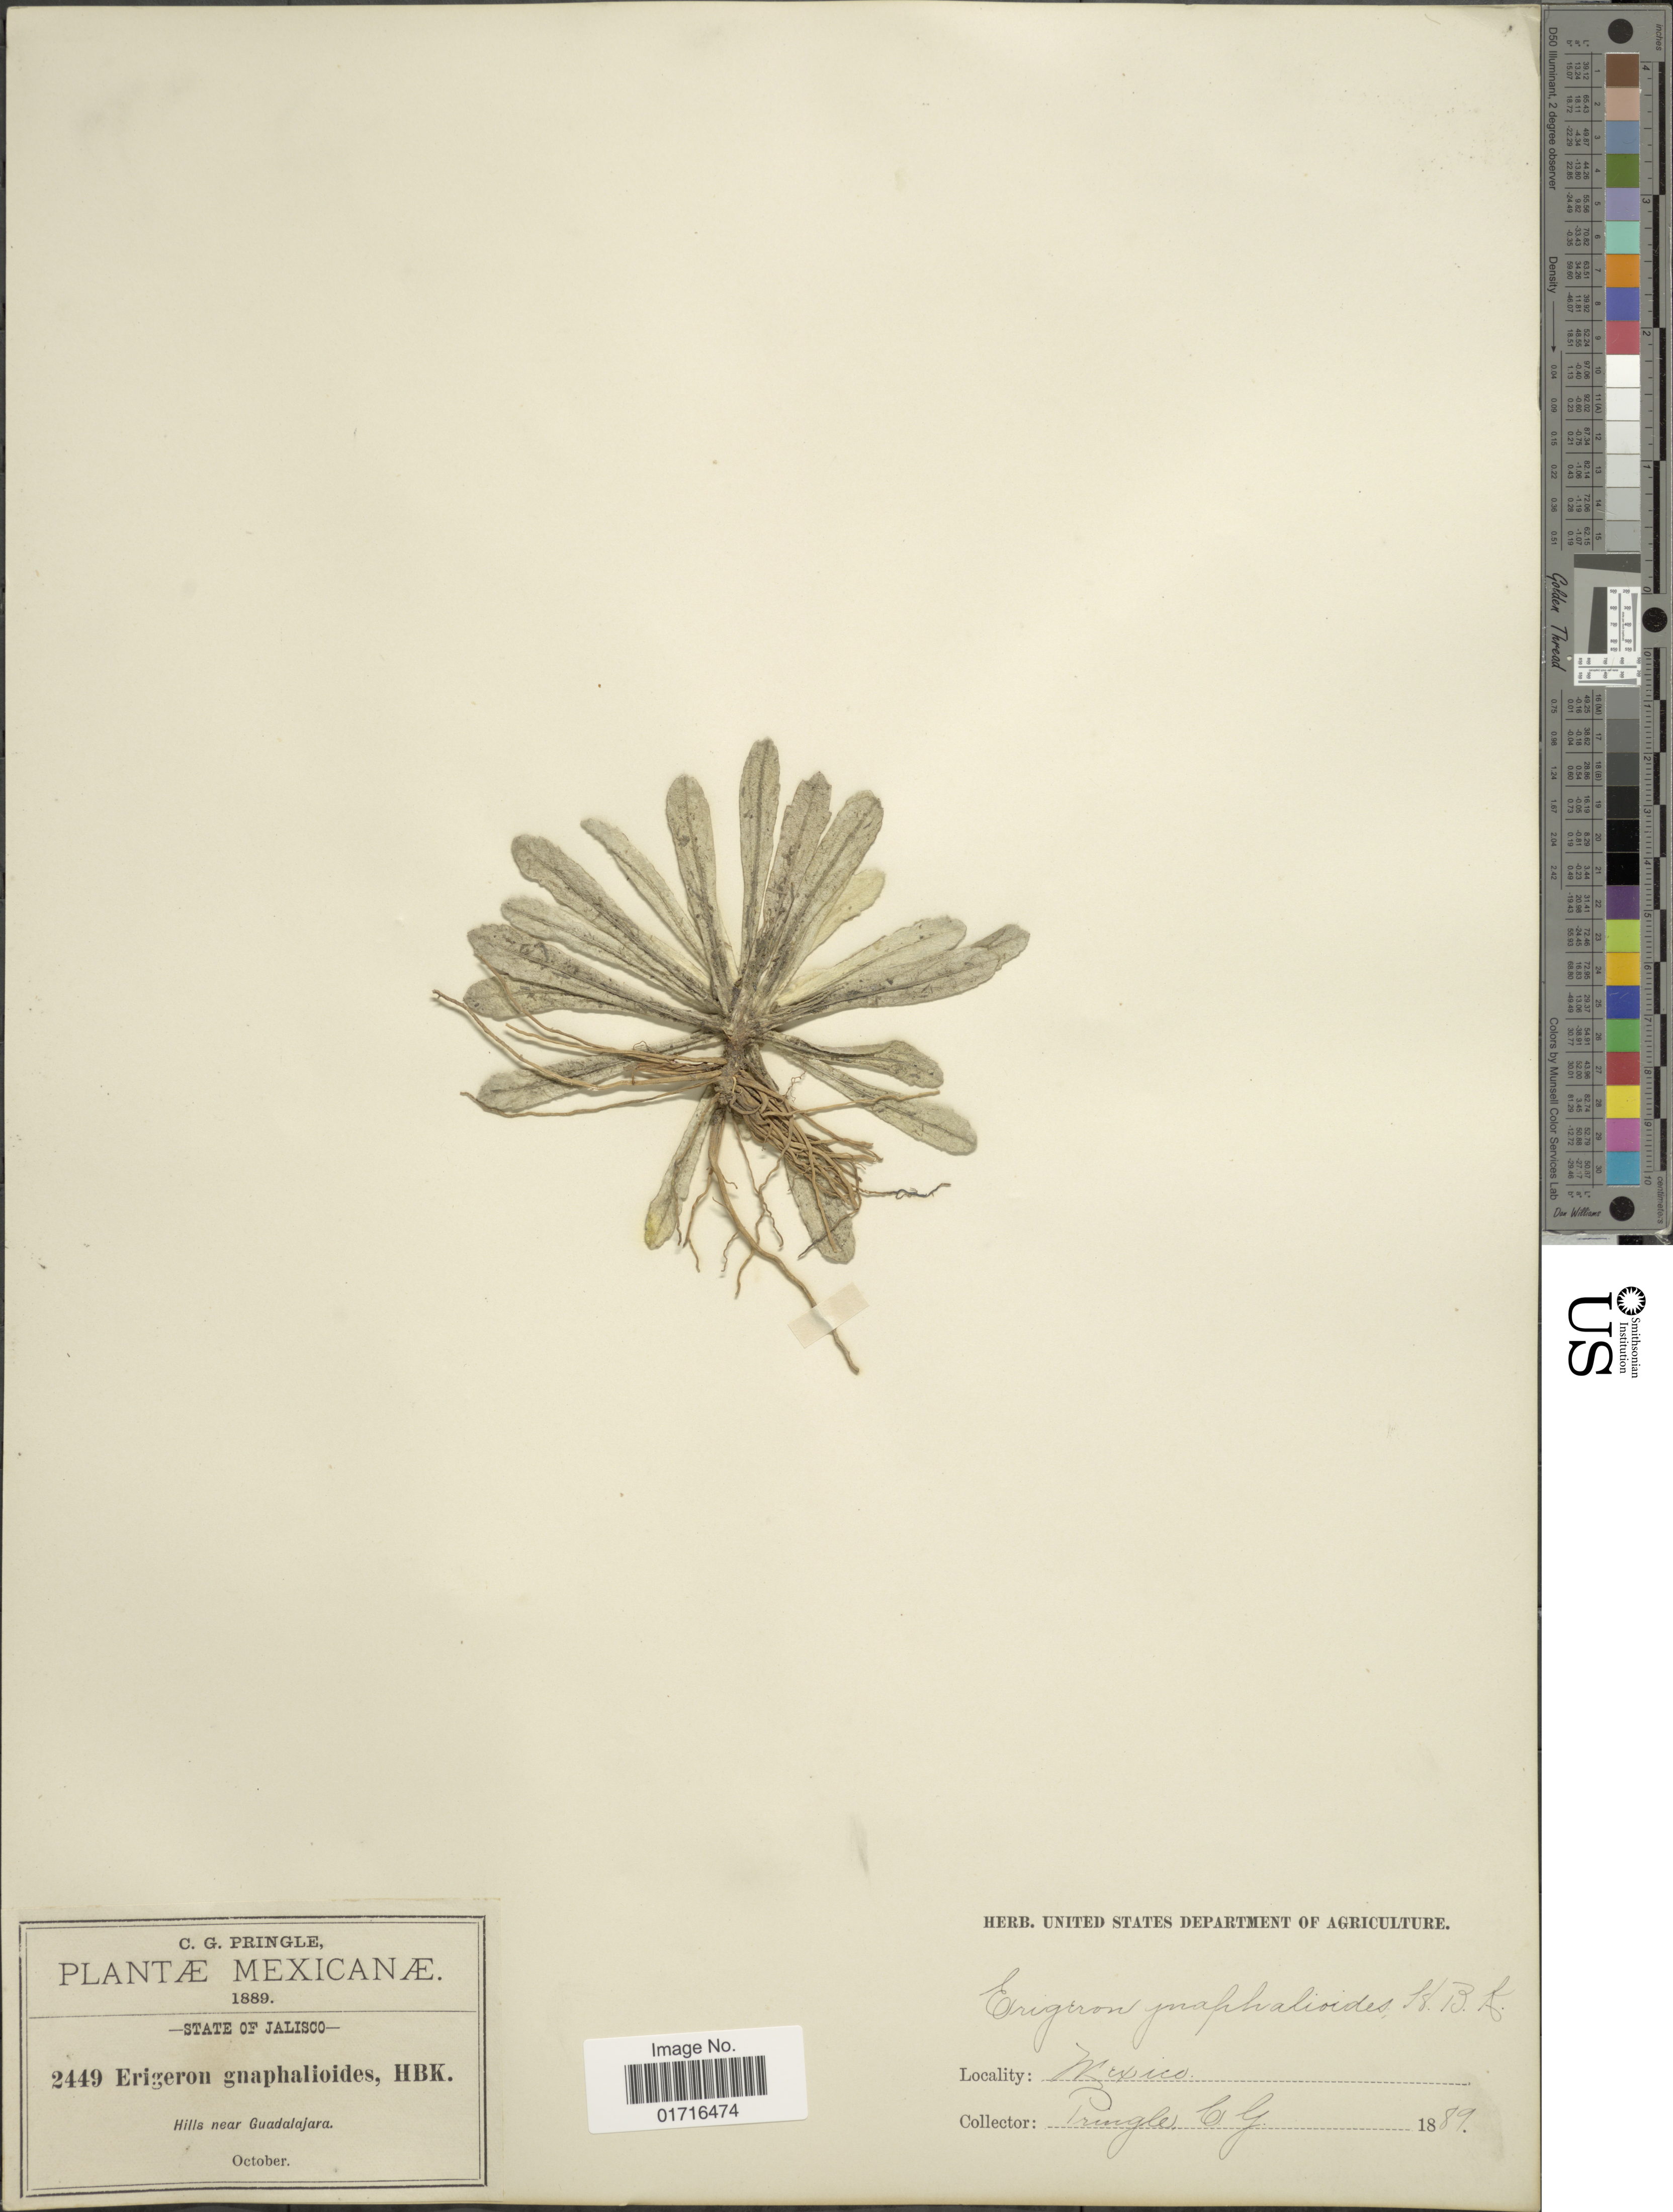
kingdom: Plantae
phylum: Tracheophyta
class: Magnoliopsida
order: Asterales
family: Asteraceae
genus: Conyza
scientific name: Conyza confusa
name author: Cronq.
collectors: C. G. Pringle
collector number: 2449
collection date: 1889-10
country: Mexico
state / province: Jalisco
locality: Hills near Guadalajara